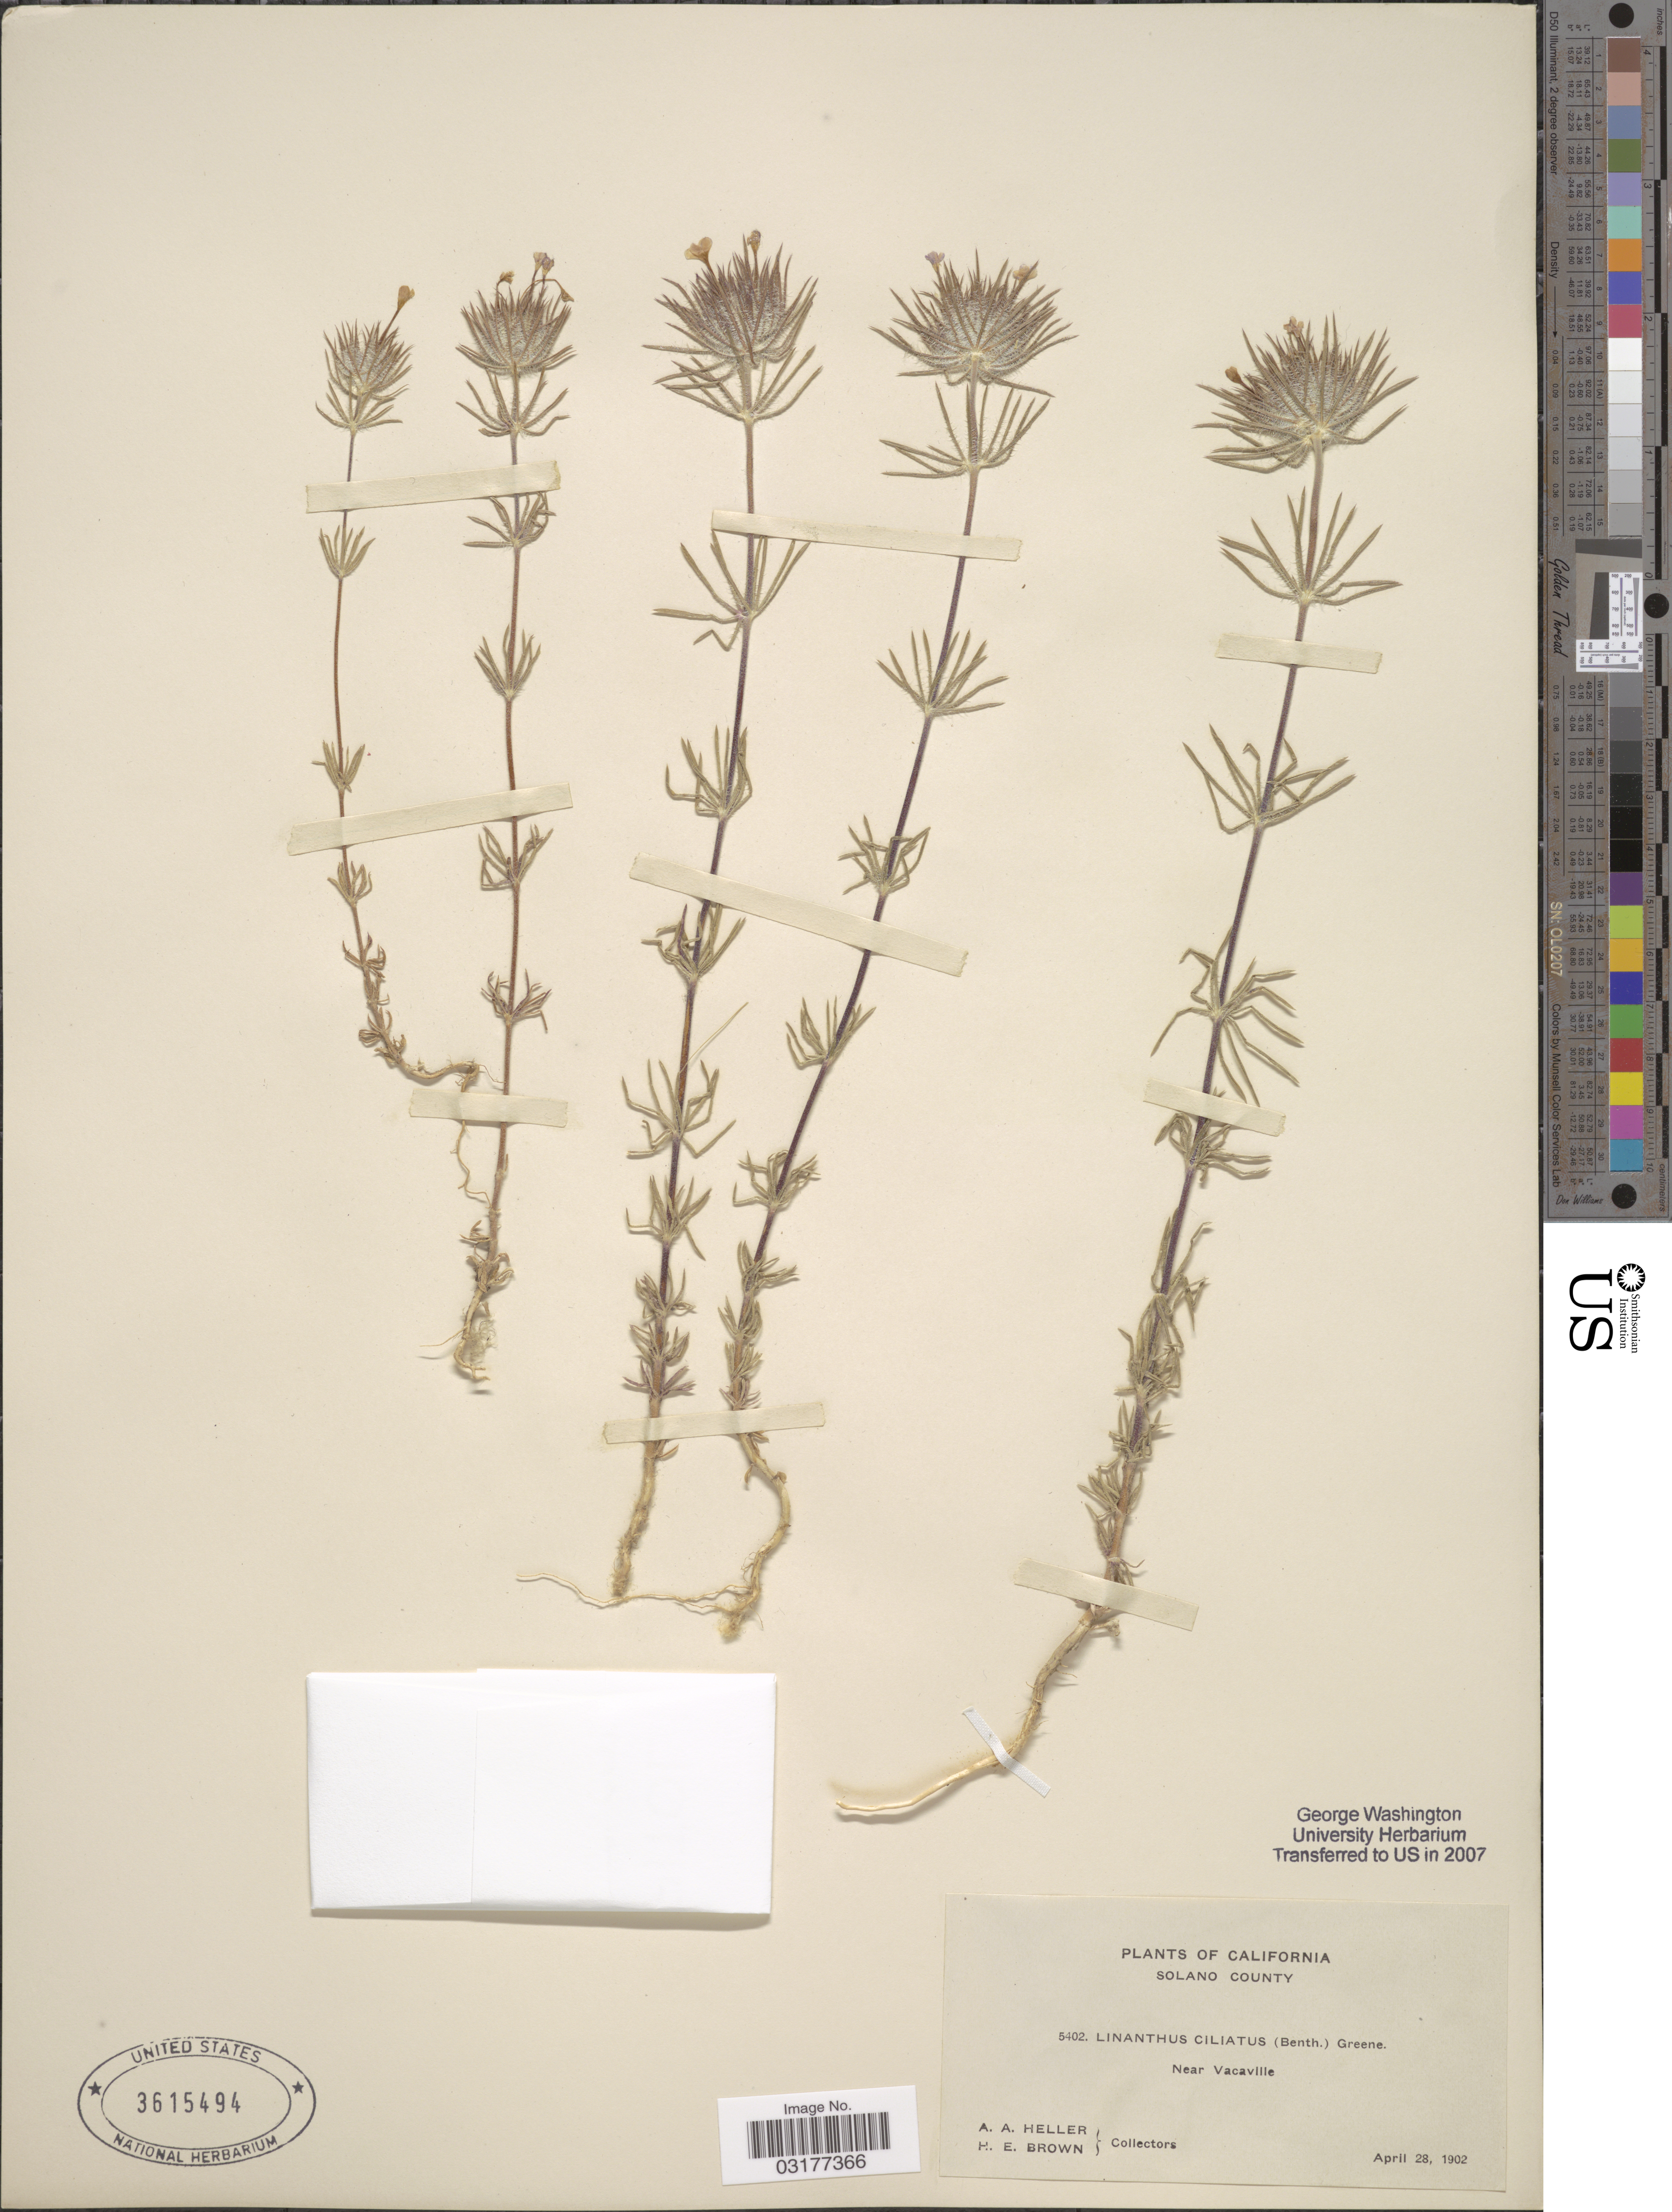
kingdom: Plantae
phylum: Tracheophyta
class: Magnoliopsida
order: Ericales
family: Polemoniaceae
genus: Leptosiphon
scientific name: Leptosiphon ciliatus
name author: (Benth.) Jeps.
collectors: A. A. Heller & H. E. Brown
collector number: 5402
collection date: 1902-04-28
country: United States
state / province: California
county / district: Solano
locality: Solano County. Near Vacaville.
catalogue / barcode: US 3615494